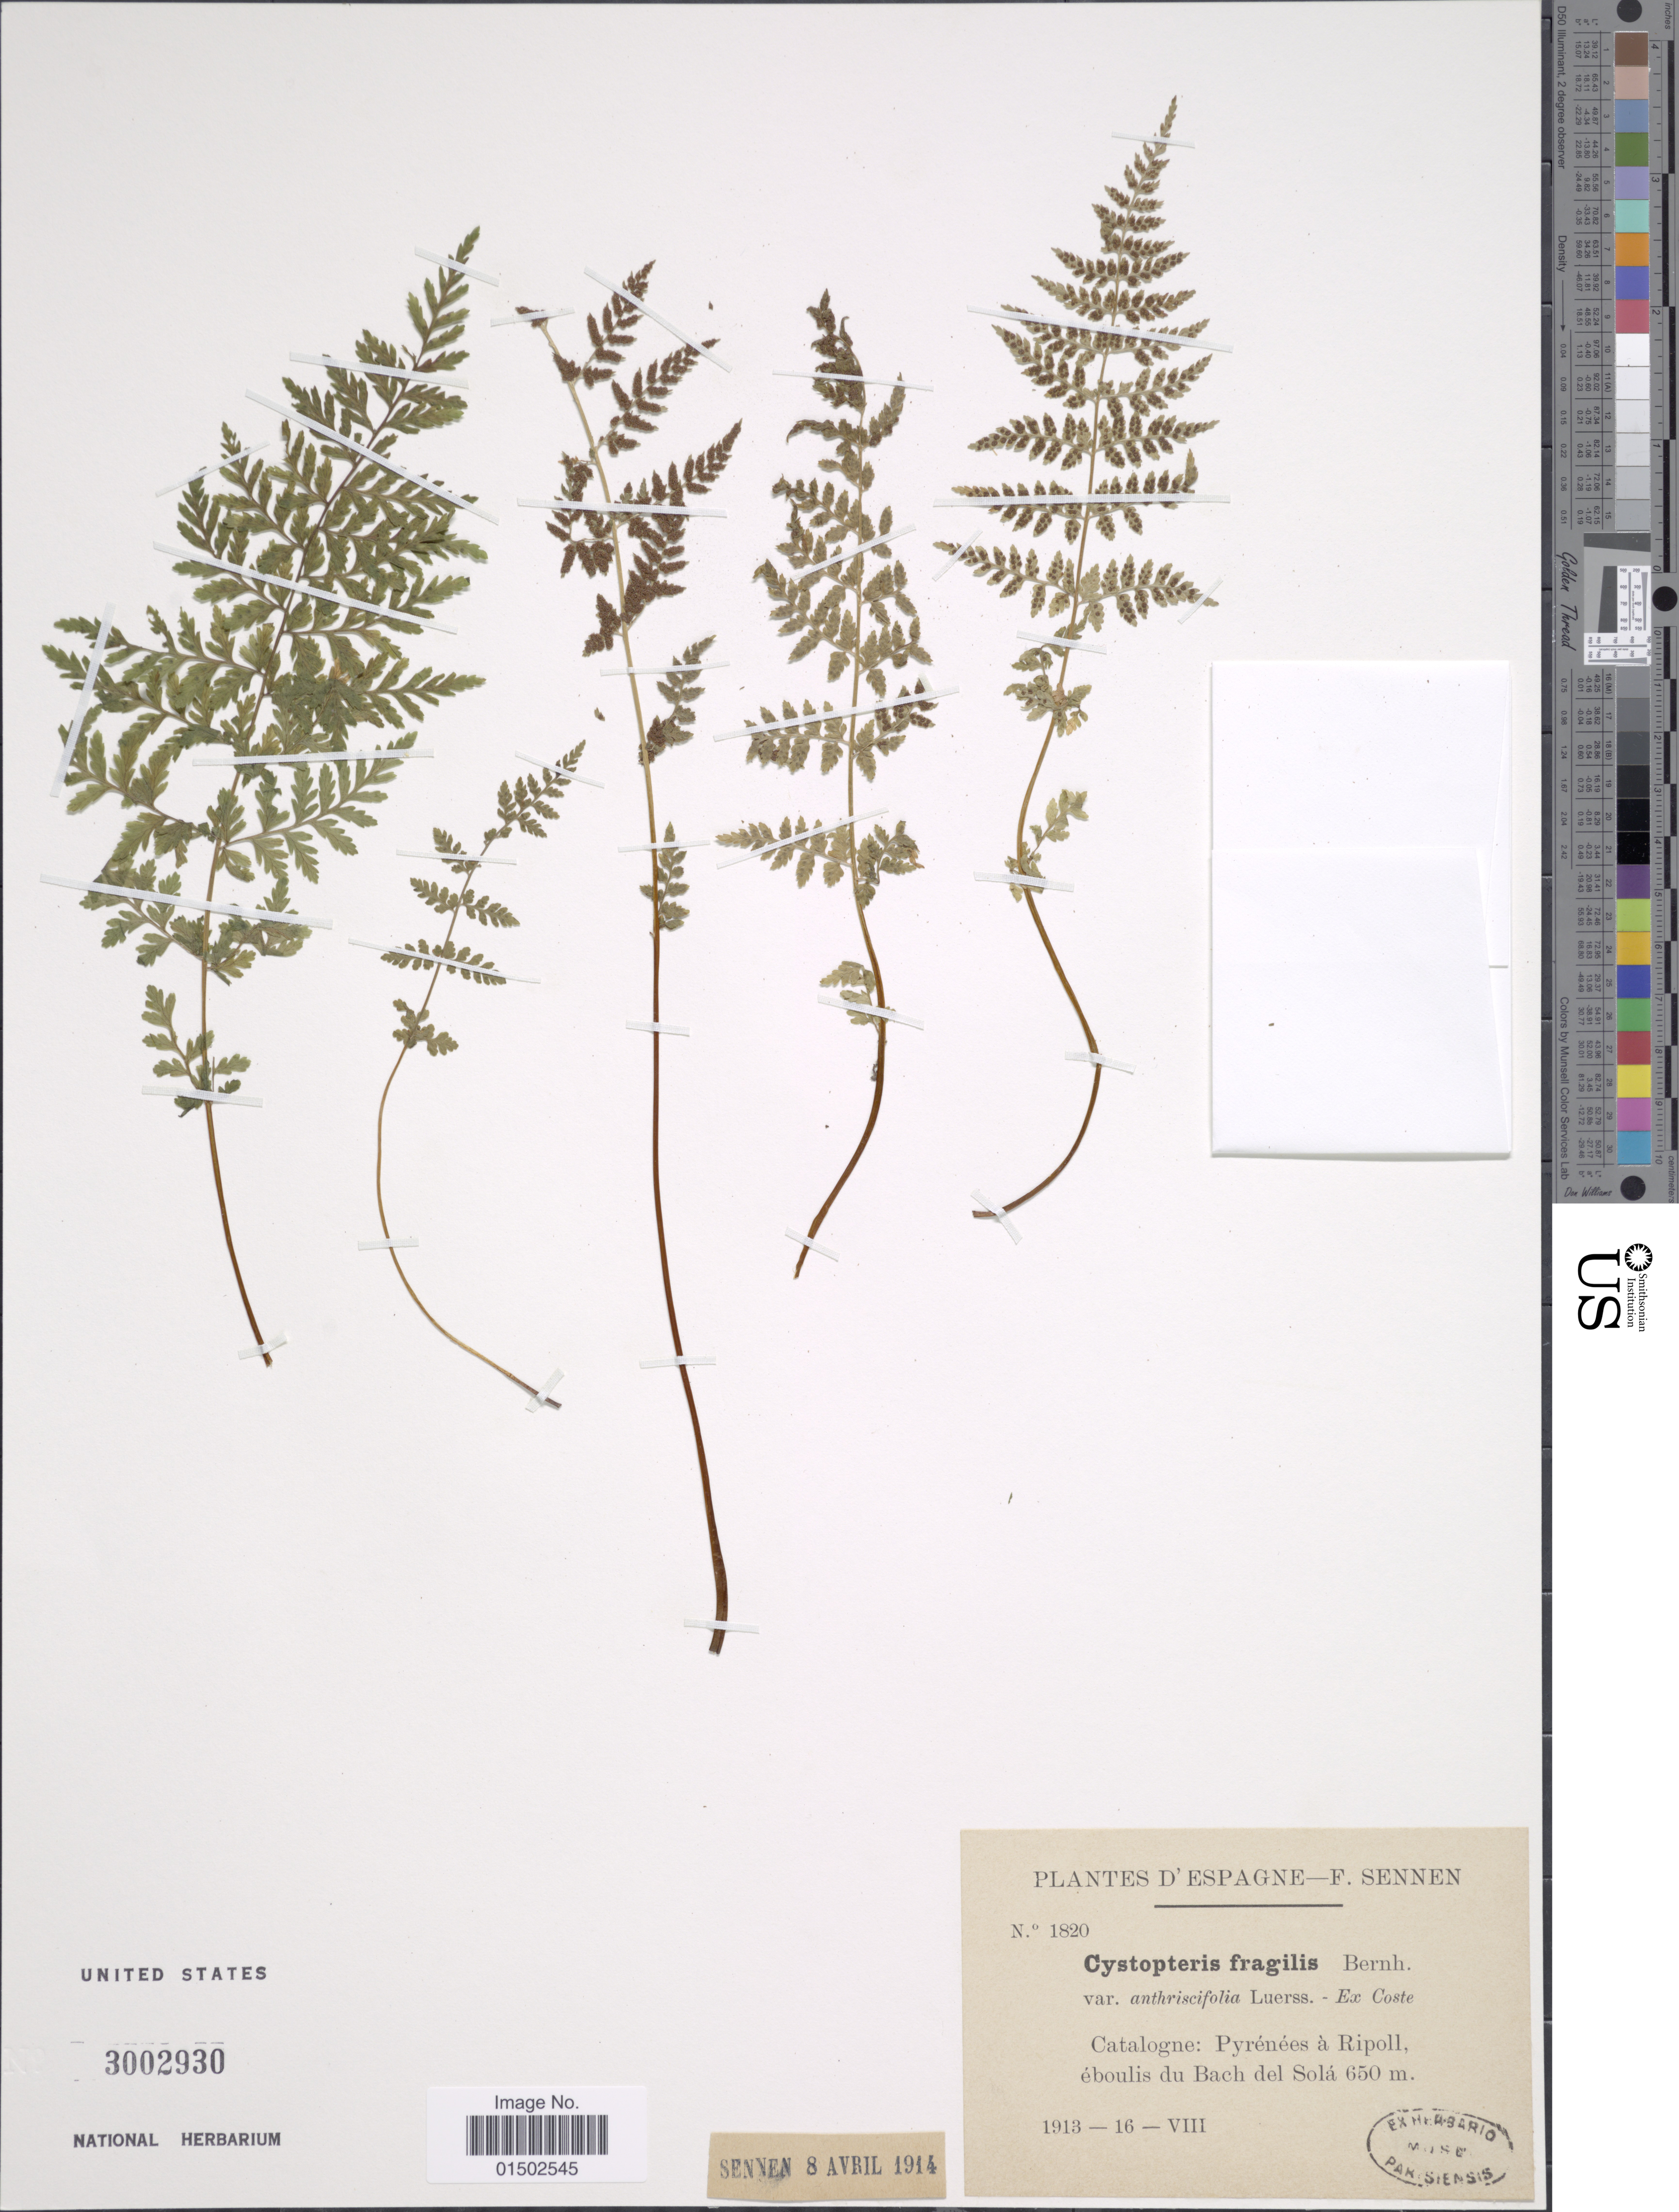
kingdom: Plantae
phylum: Tracheophyta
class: Polypodiopsida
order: Polypodiales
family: Cystopteridaceae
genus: Cystopteris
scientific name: Cystopteris fragilis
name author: (L.) Bernh.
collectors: E. Sennen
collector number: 1820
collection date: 1913-08-16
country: Spain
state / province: Catalunya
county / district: Girona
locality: Catalogne: Pyrenees a Ripoll, eboulis du Bach del Sola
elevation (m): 650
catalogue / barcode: US 3002930